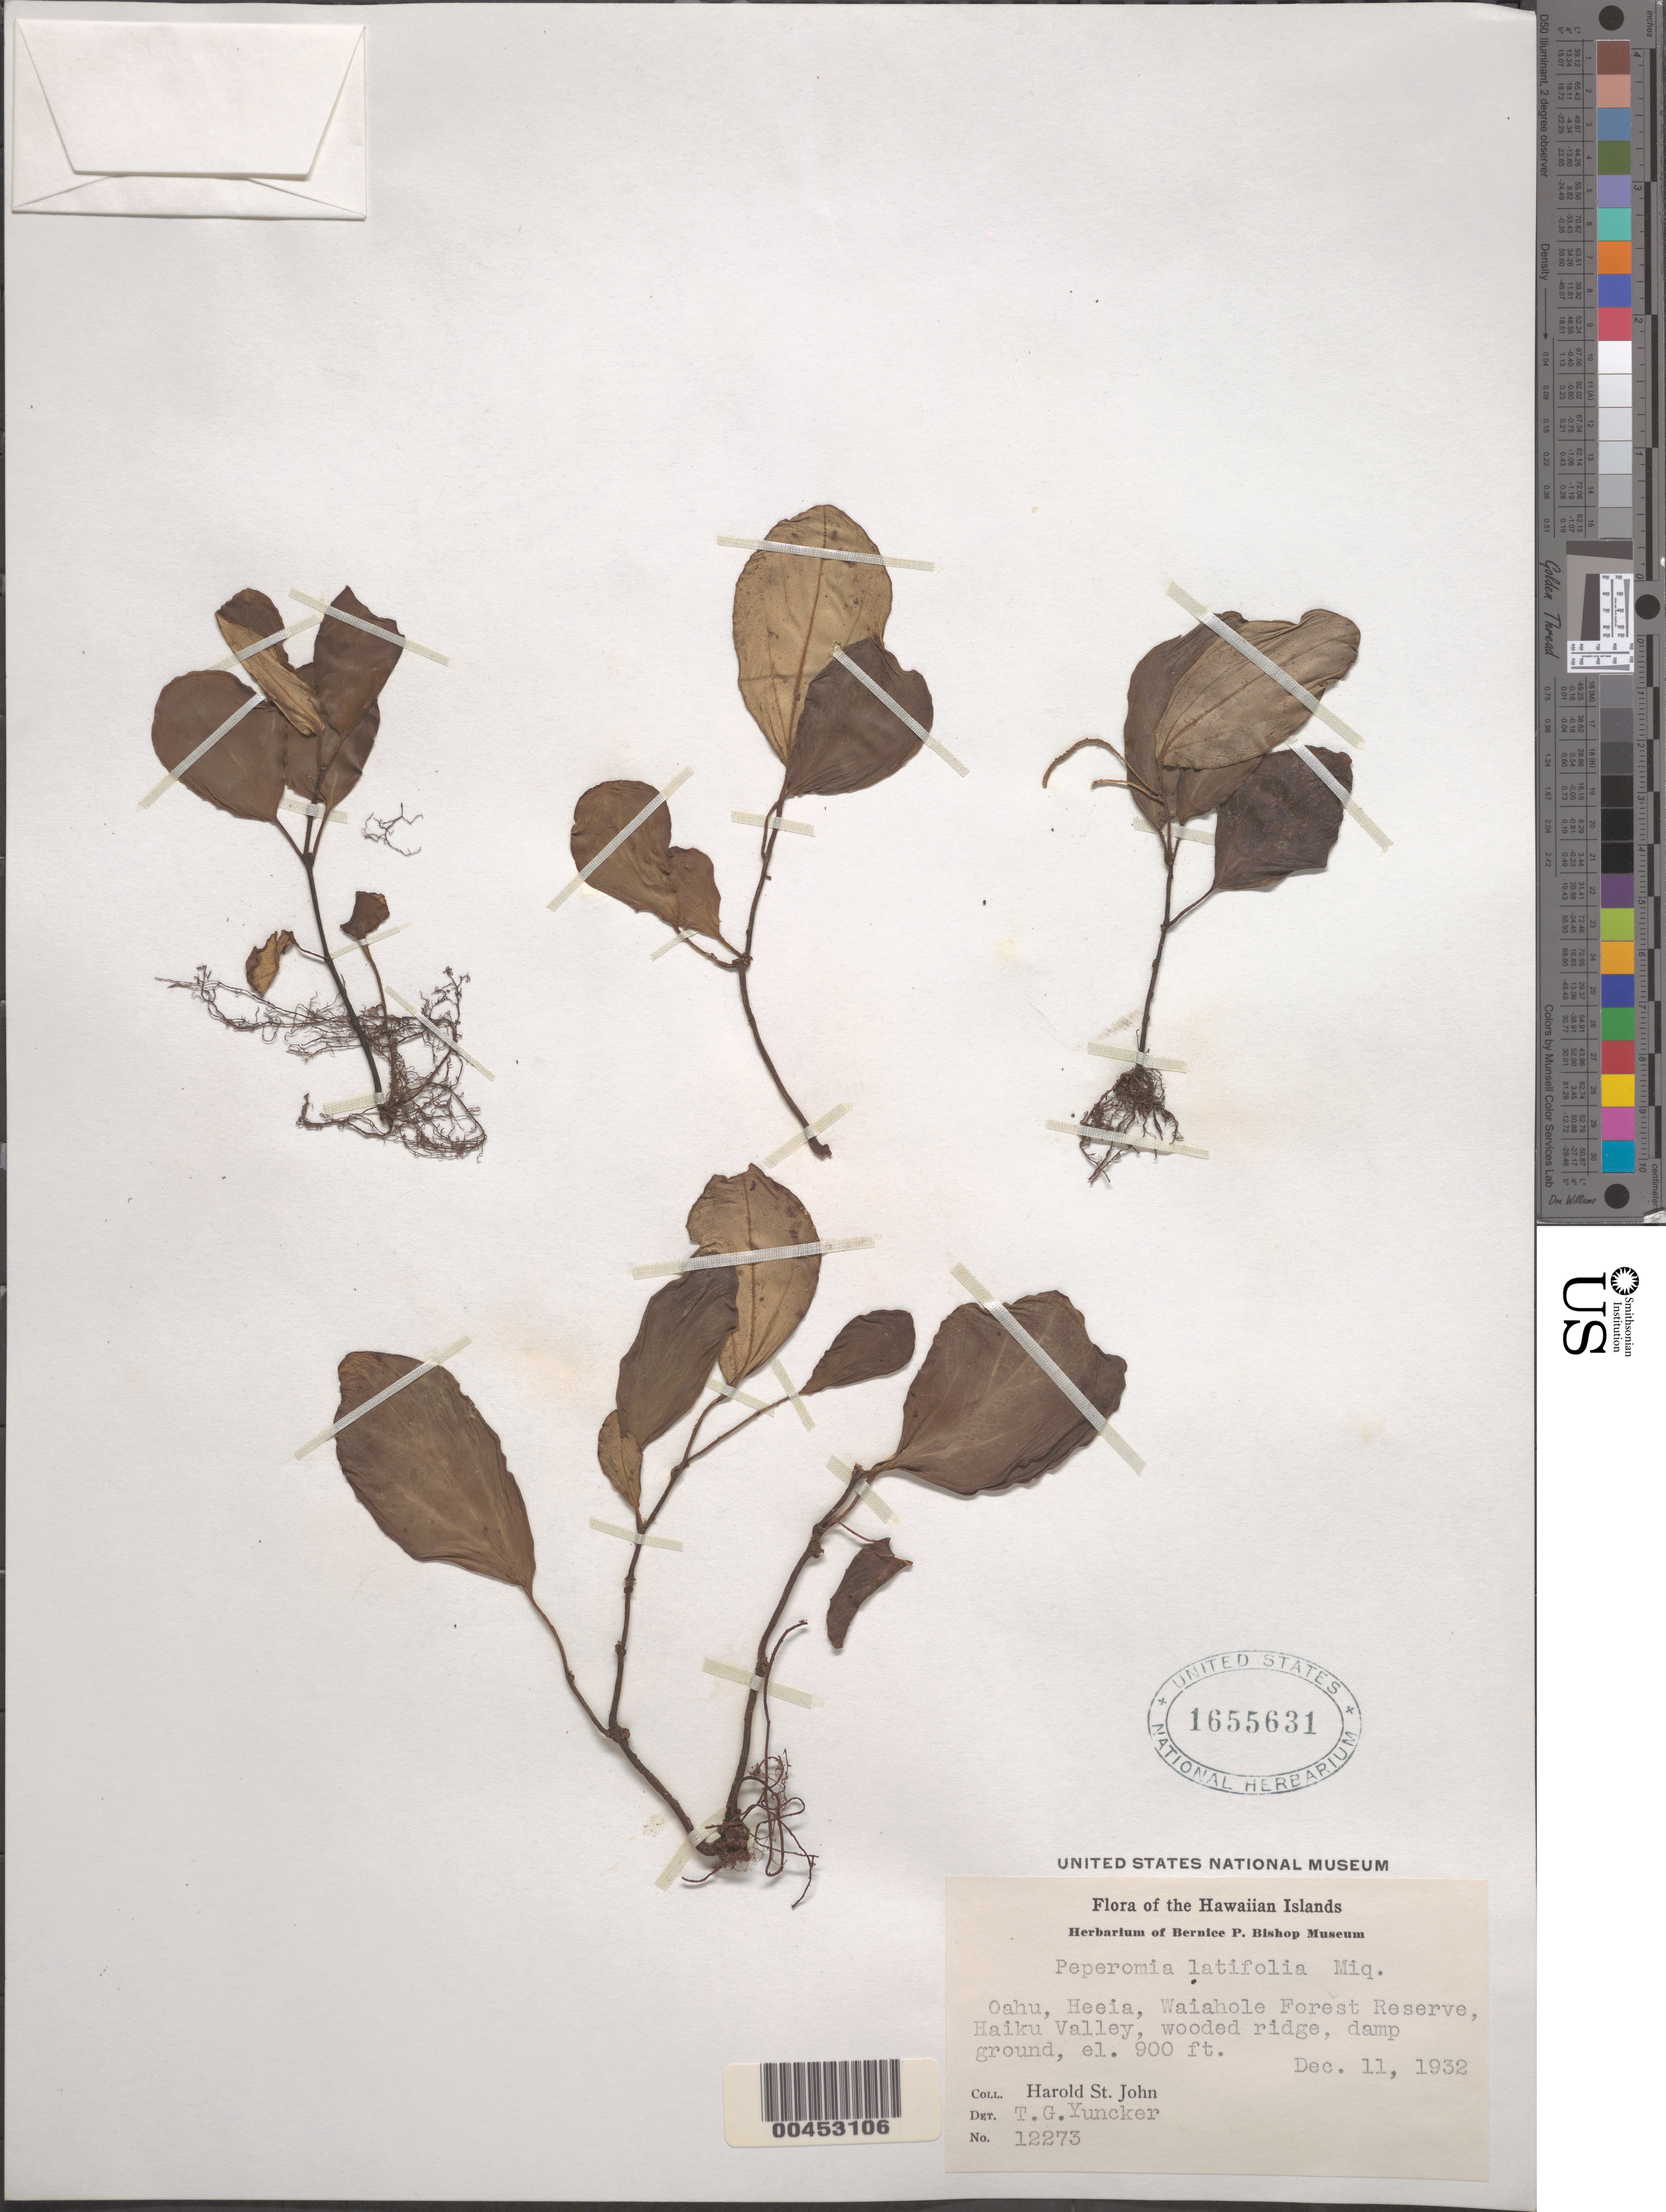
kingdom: Plantae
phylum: Tracheophyta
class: Magnoliopsida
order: Piperales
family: Piperaceae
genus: Peperomia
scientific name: Peperomia latifolia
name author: Miq.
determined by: Yuncker, T. G.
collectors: H. St. John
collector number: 12273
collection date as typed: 11 Dec 1932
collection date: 1932-12-11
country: United States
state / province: Hawaii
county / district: Honolulu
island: Oahu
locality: Heeia, Waiahole Forest Reserve, Haiku Valley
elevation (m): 274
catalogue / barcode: US 1655631